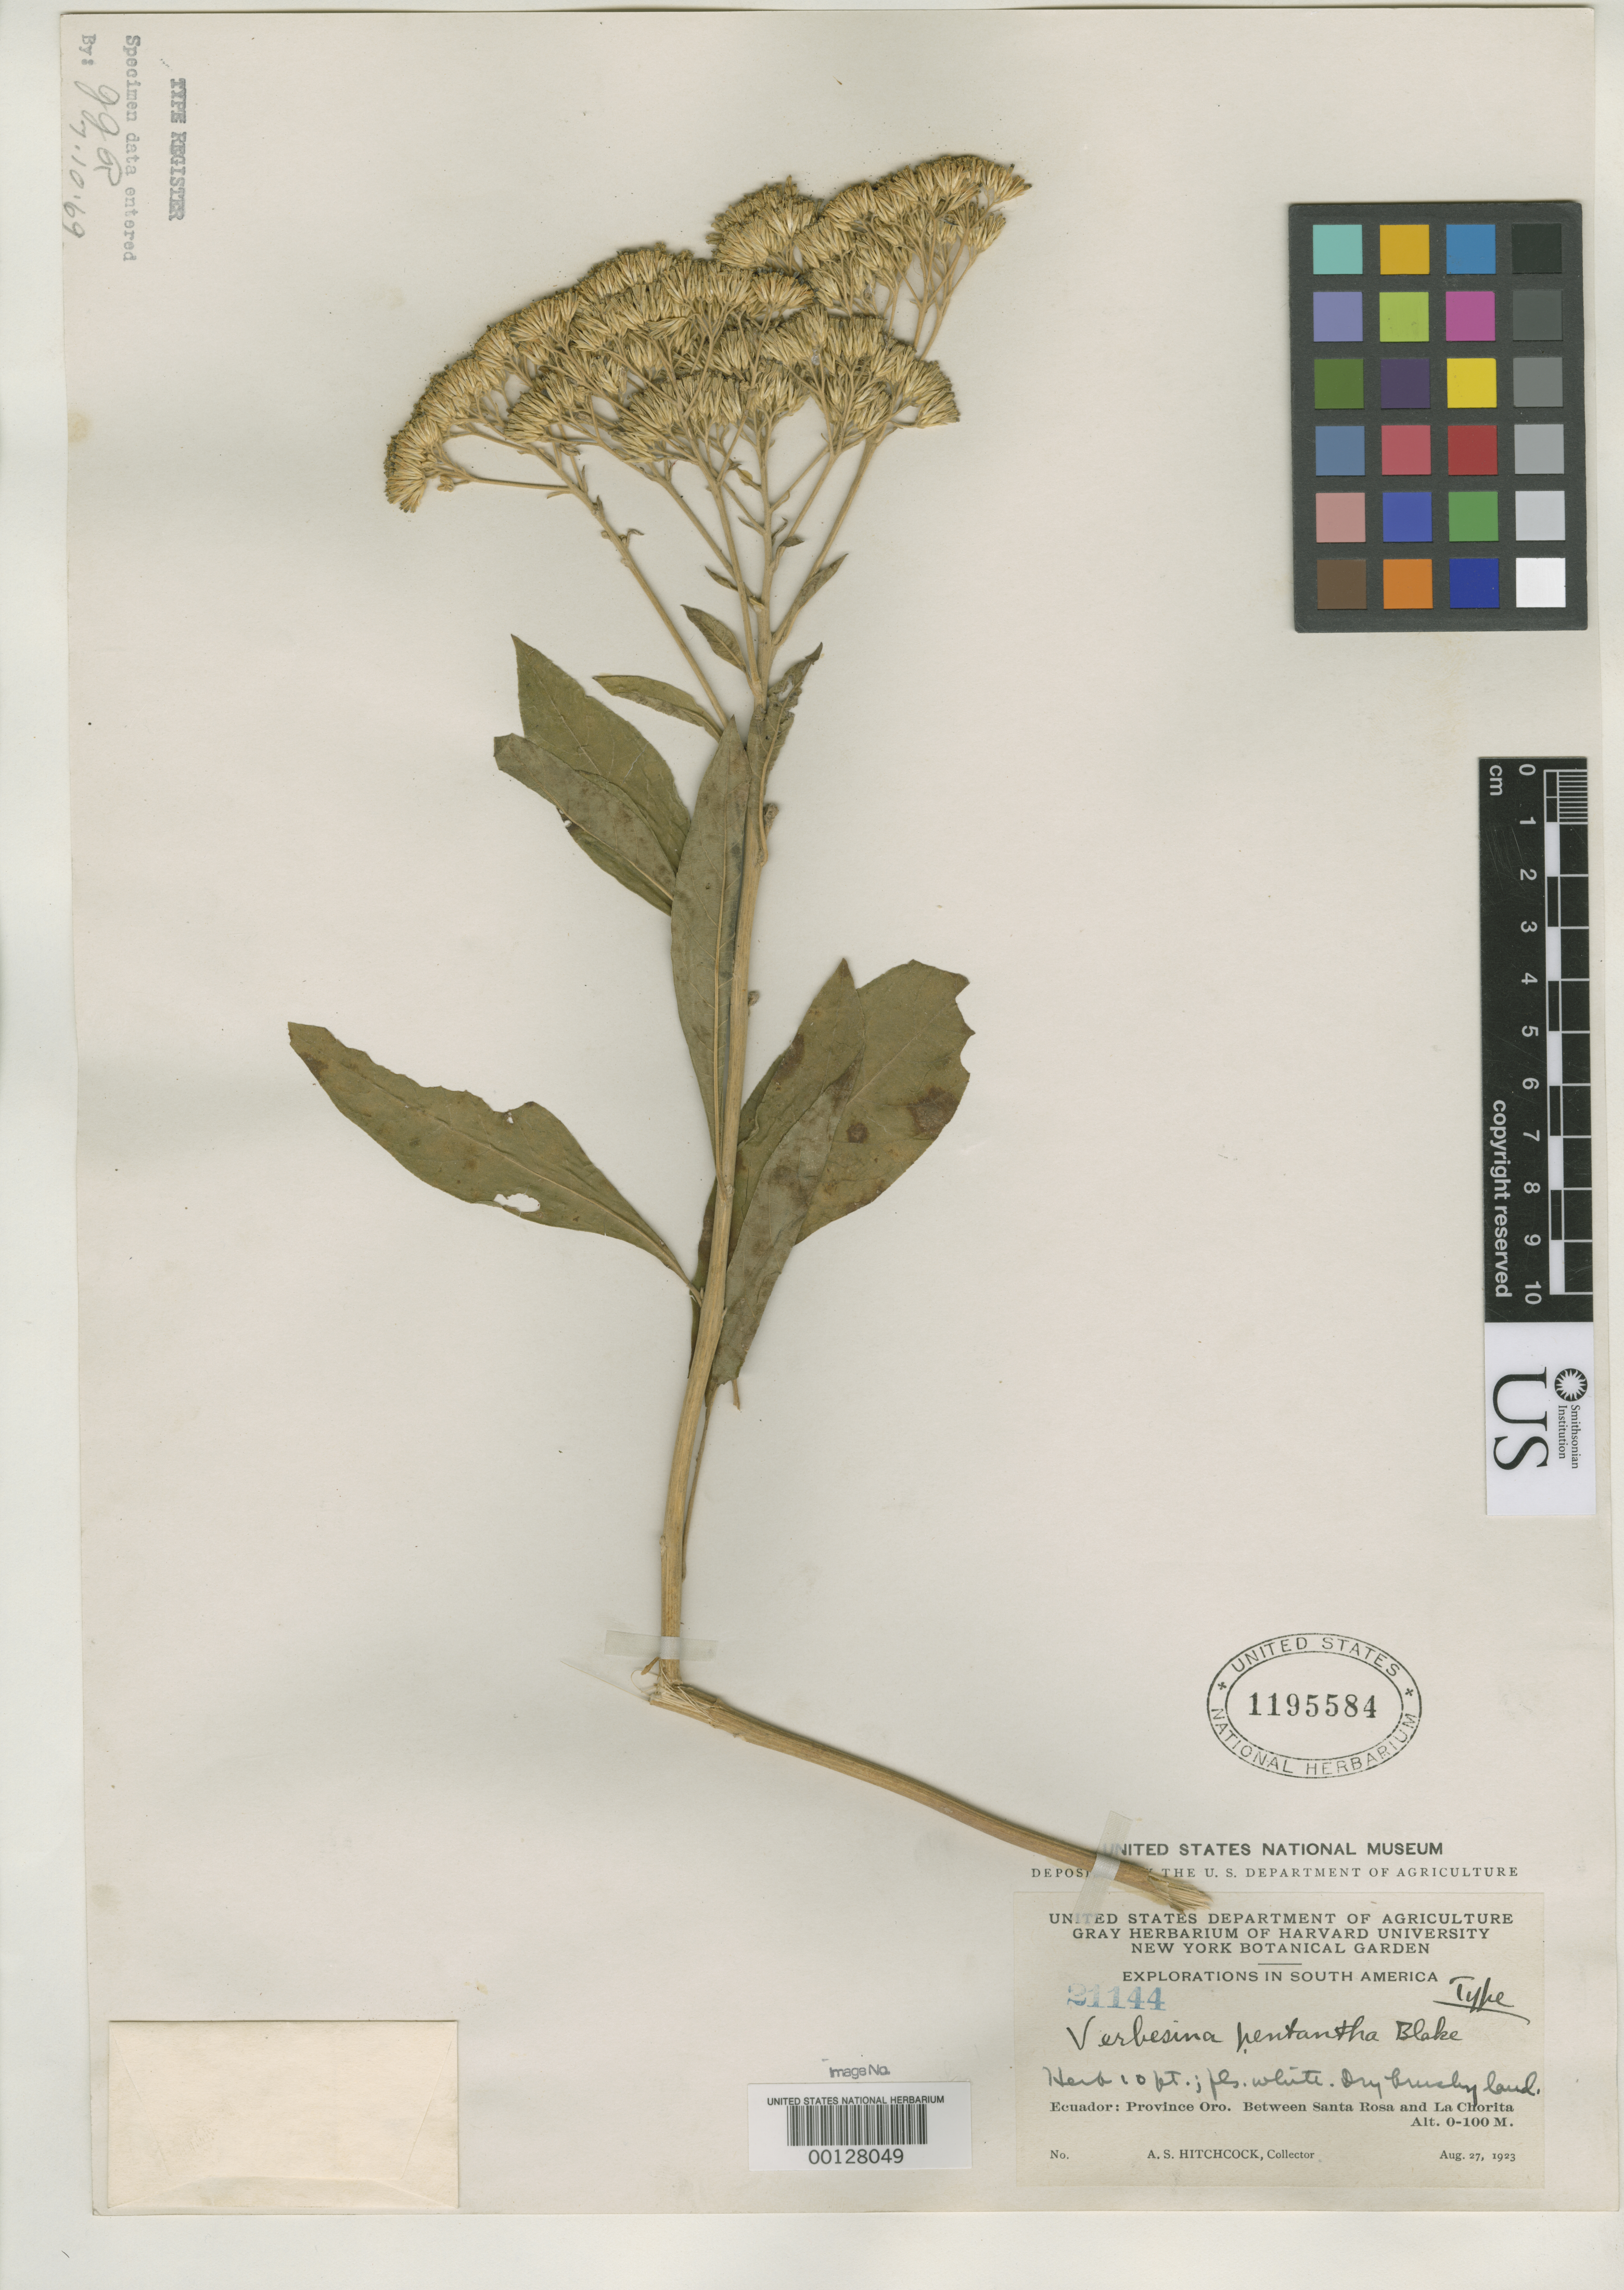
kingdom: Plantae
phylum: Tracheophyta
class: Magnoliopsida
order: Asterales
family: Asteraceae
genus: Verbesina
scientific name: Verbesina pentantha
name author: S.F. Blake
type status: Holotype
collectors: A. S. Hitchcock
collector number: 21144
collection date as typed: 27 Aug 1923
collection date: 1923-08-27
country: Ecuador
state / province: El Oro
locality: Between Santa Rosa and La Chorita.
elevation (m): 0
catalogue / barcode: US 1195584